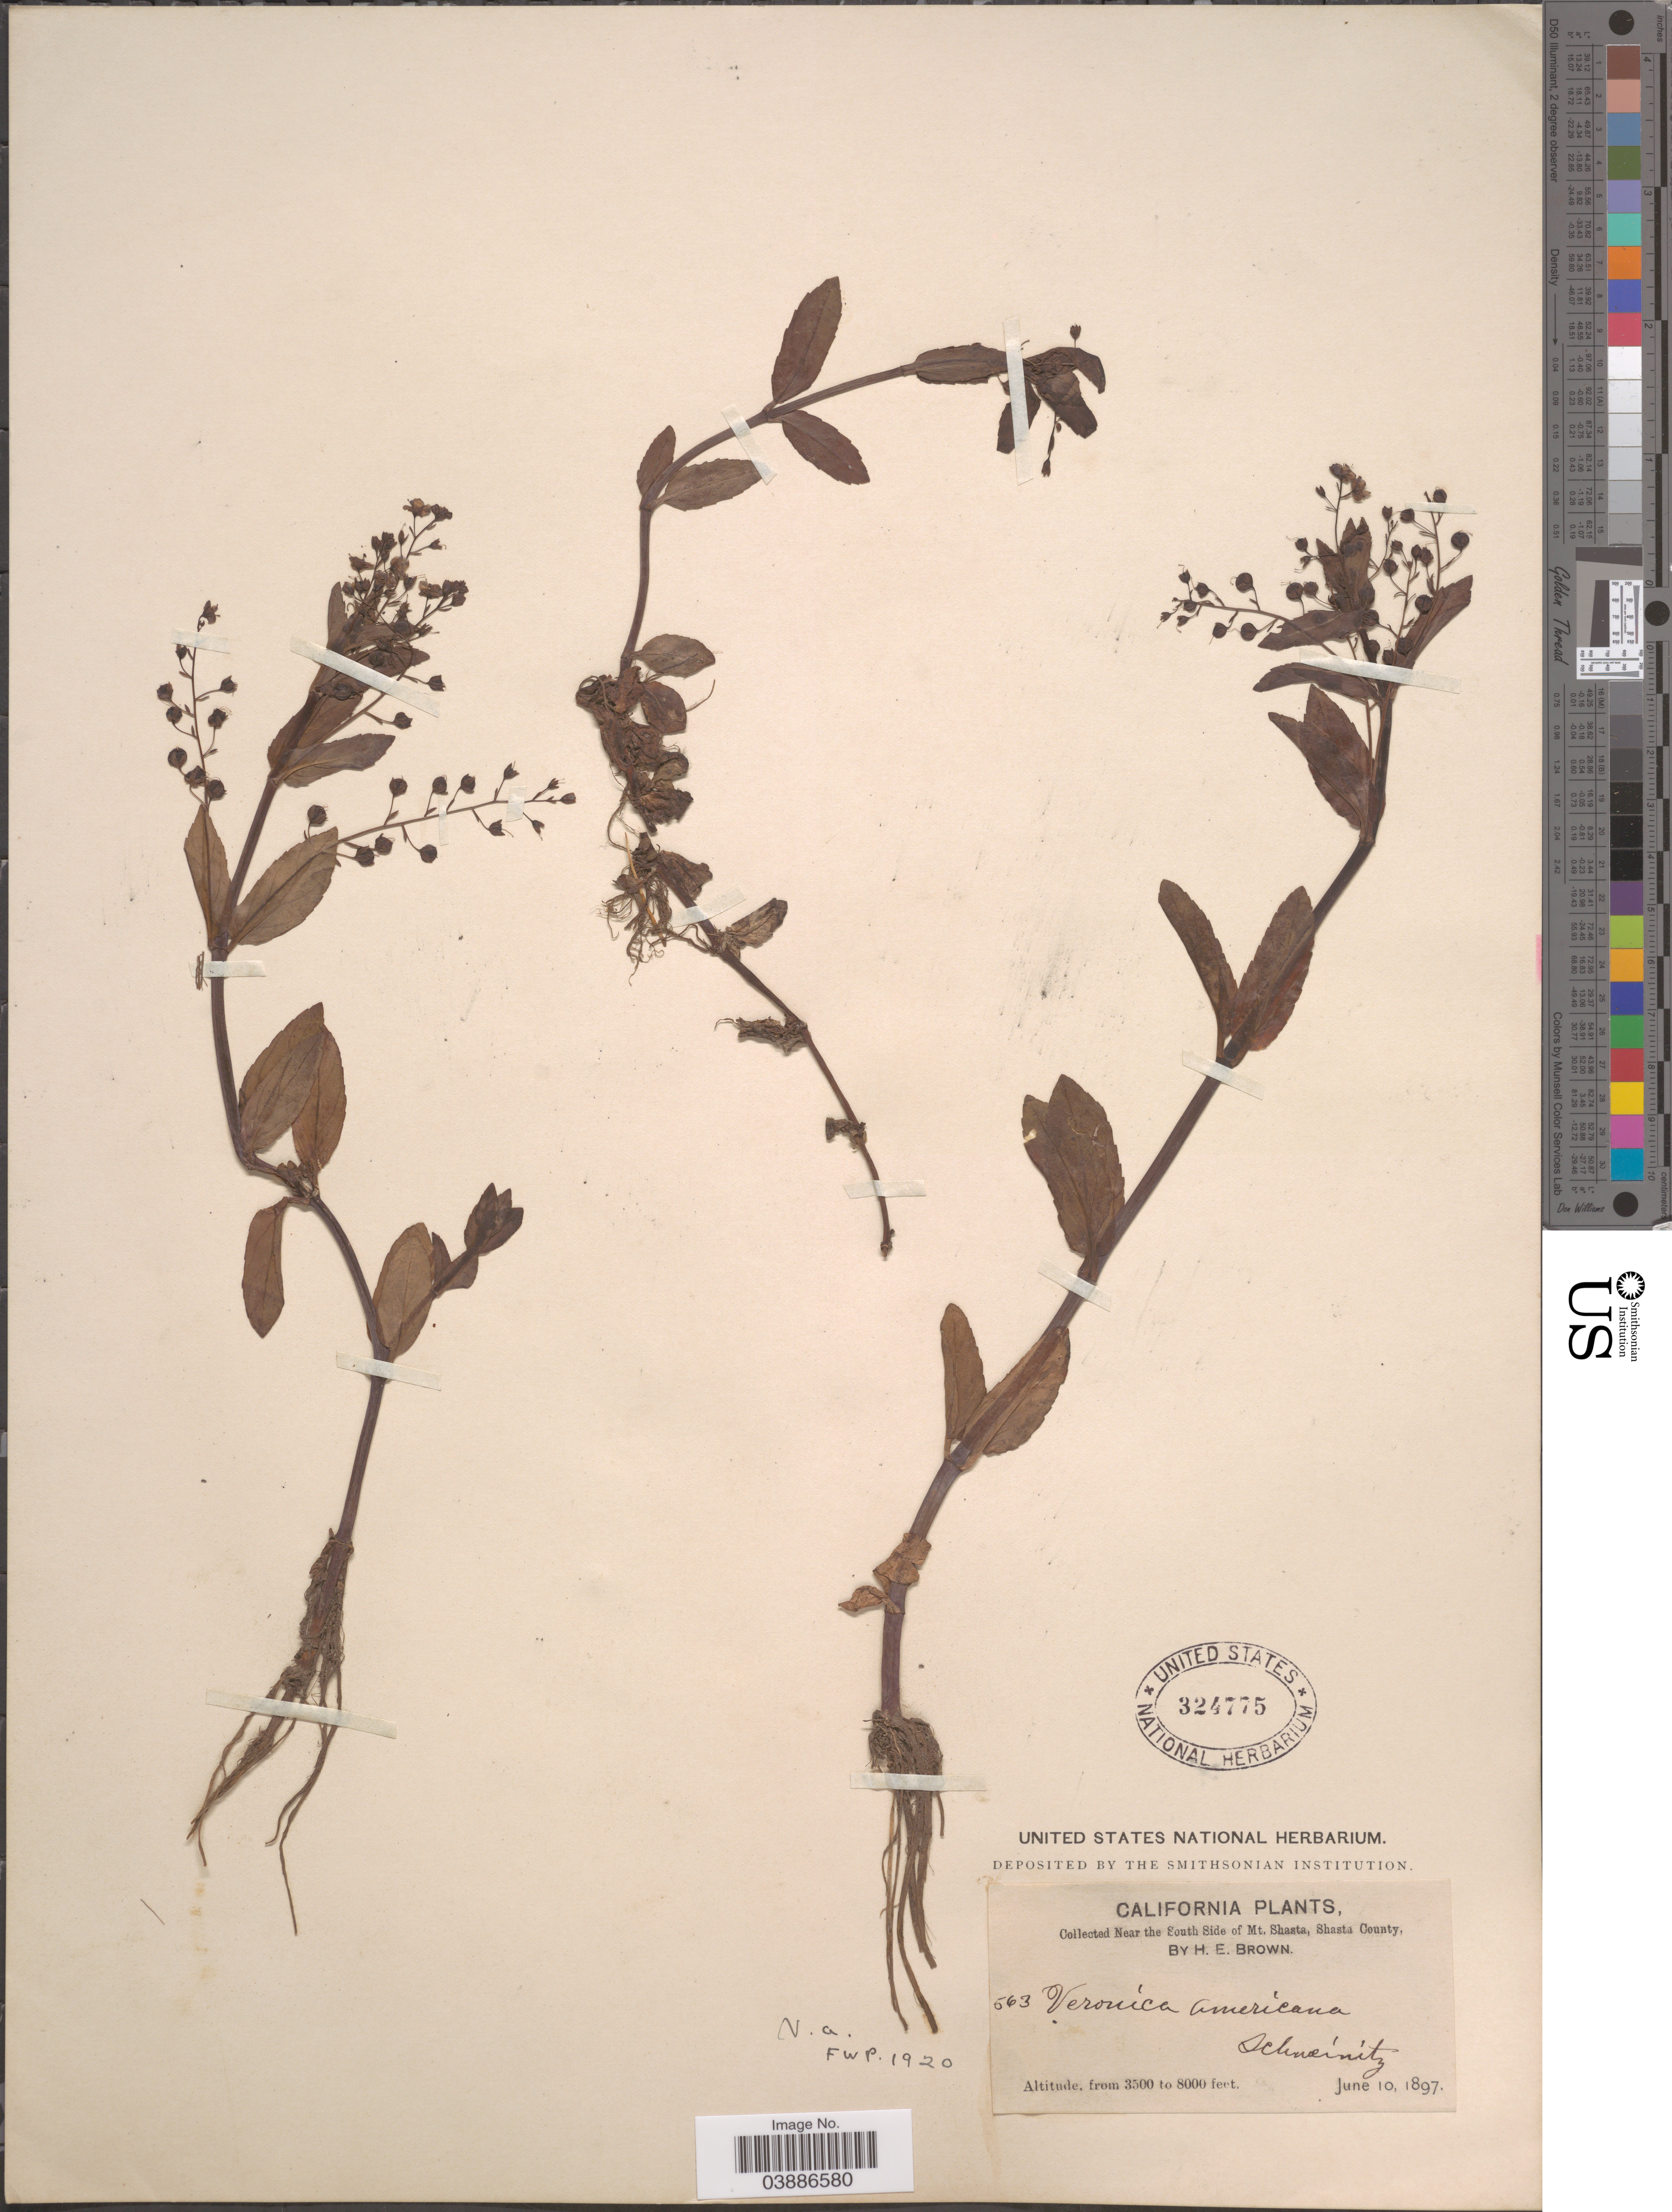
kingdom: Plantae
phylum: Tracheophyta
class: Magnoliopsida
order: Lamiales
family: Plantaginaceae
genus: Veronica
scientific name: Veronica americana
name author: Schwein. ex Benth.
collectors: H. E. Brown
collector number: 563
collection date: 1897-06-10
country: United States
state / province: California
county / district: Shasta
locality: Near the South Side of Mt. Shasta, Shasta County.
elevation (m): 1067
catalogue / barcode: US 324775